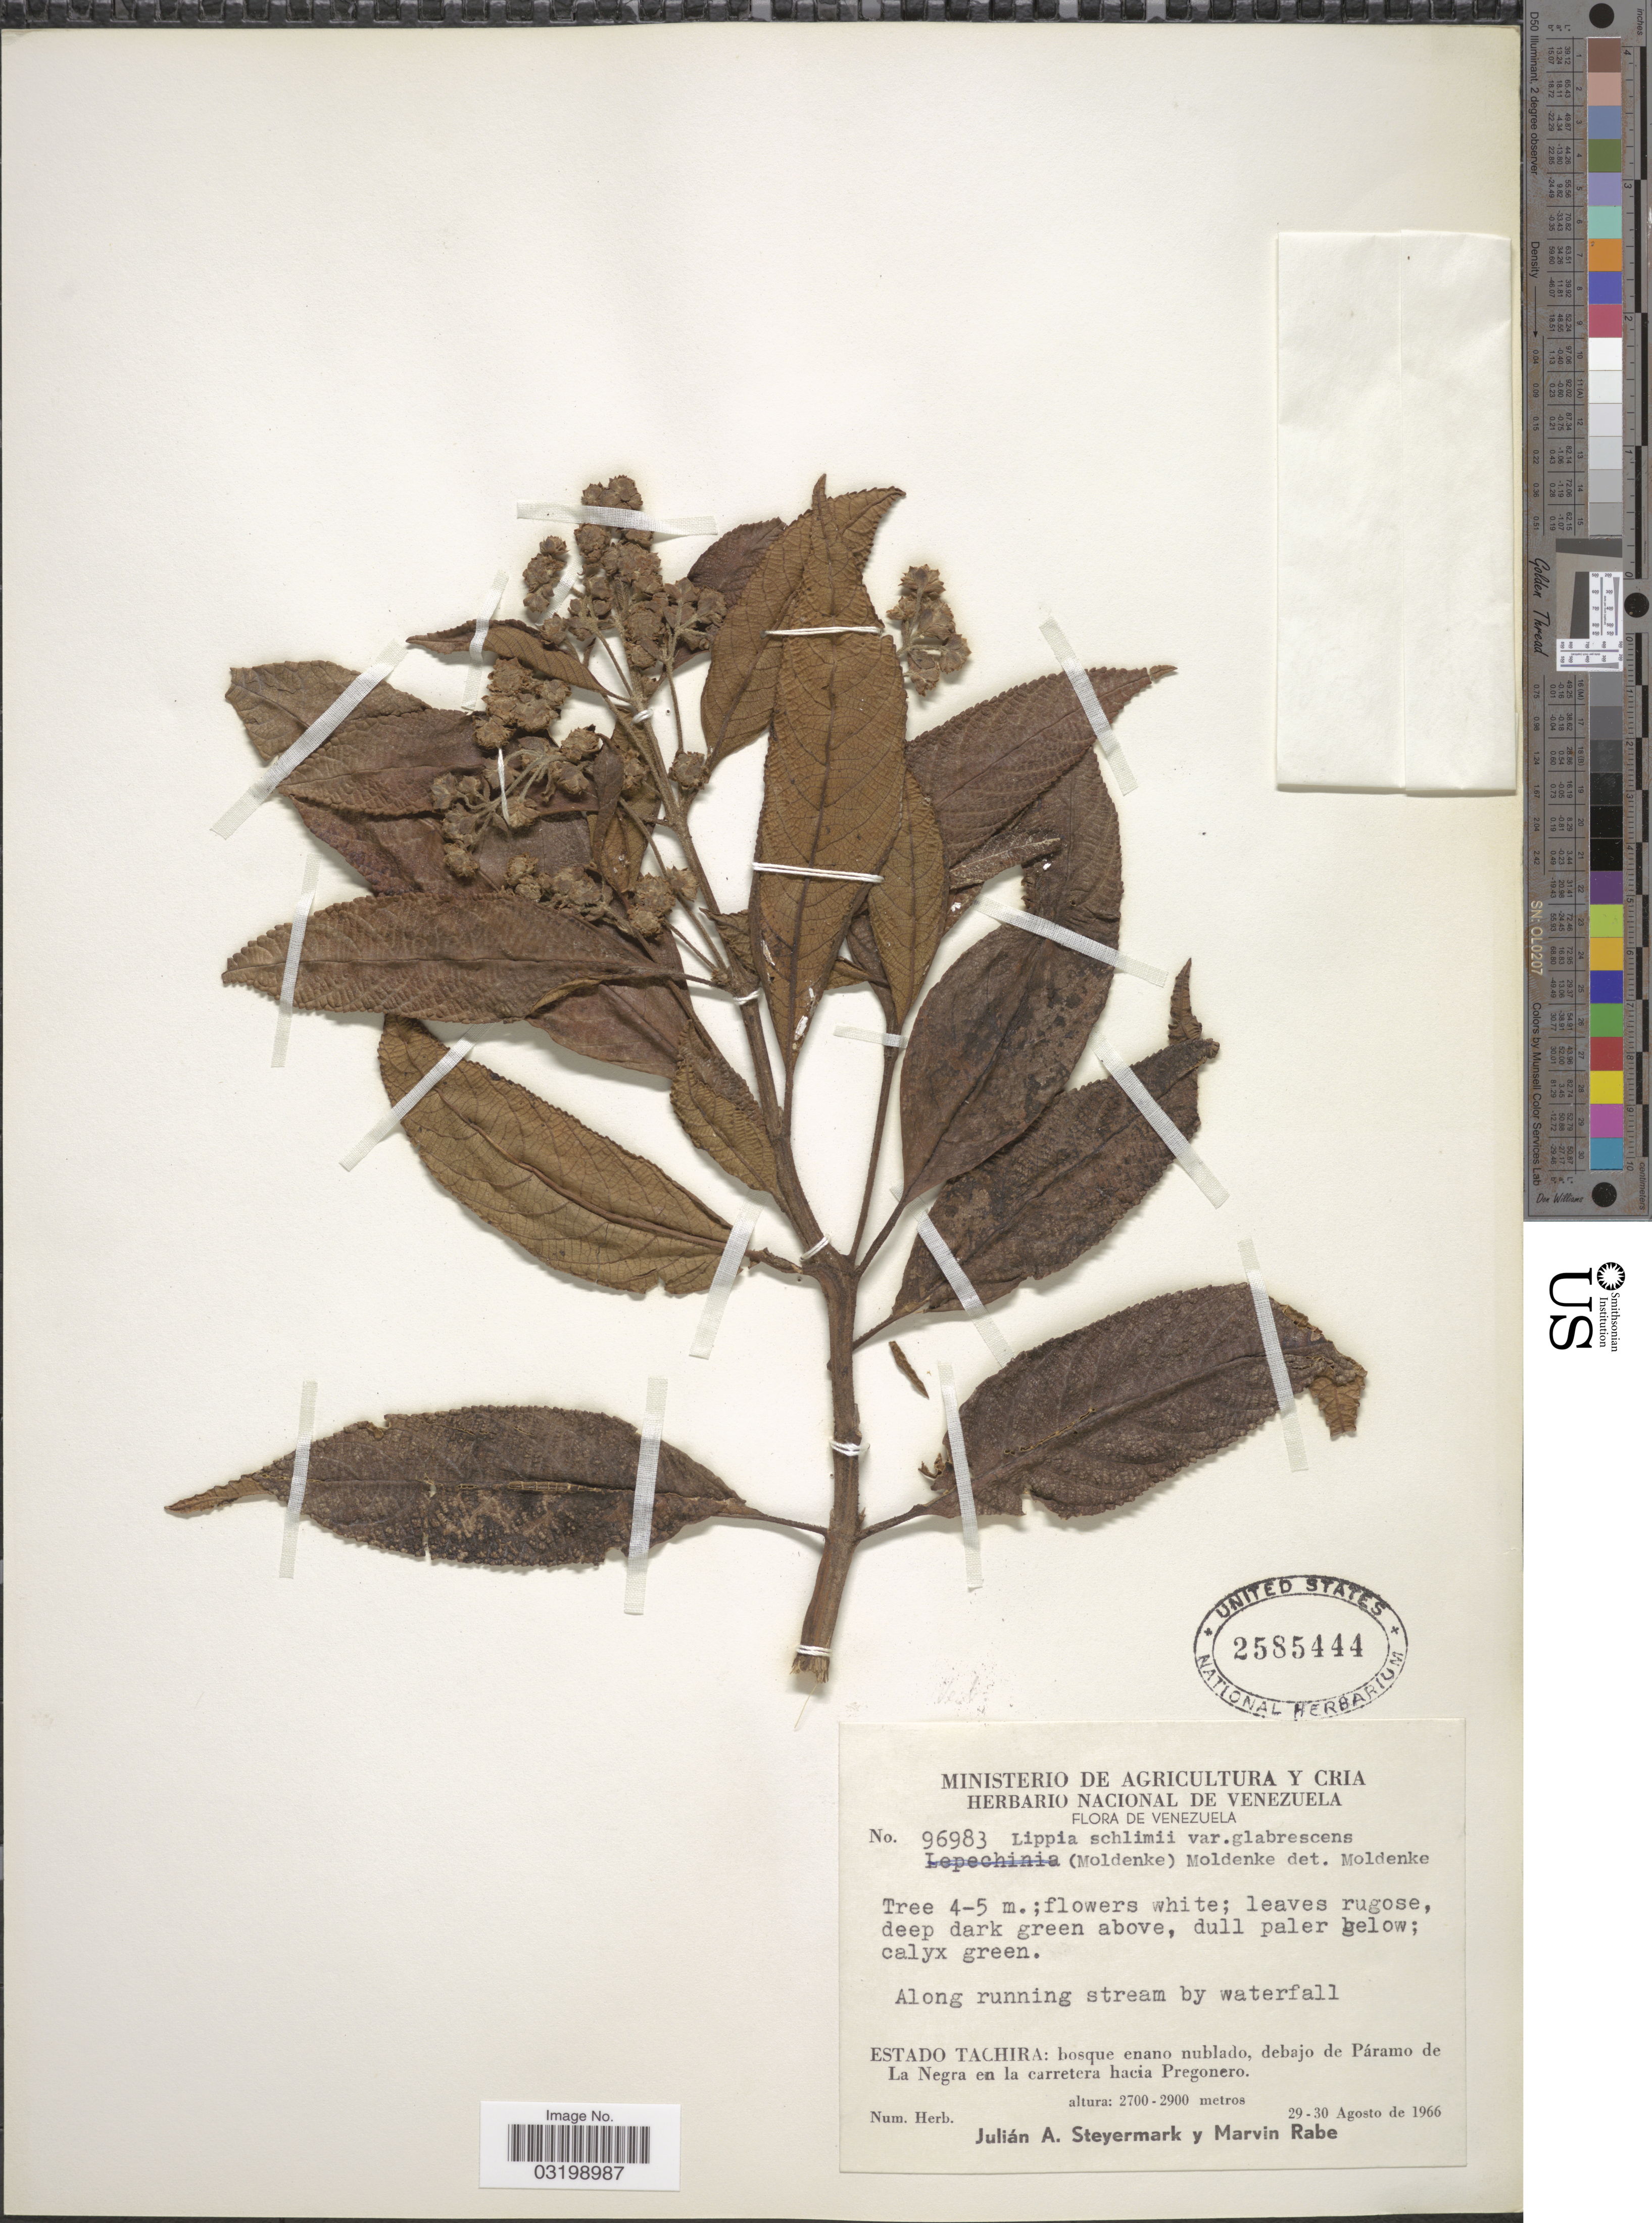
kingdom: Plantae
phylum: Tracheophyta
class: Magnoliopsida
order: Lamiales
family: Verbenaceae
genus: Lippia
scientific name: Lippia hirsuta var. glabrescens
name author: Moldenke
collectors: J. Steyermark & M. Rabe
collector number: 96983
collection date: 1966-08-29/1966-08-30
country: Venezuela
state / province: Tachira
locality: Bosque enano nublado, debajo de Páramo de La Negra en la carretera hacia Pregonero.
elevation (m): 2700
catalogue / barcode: US 2585444